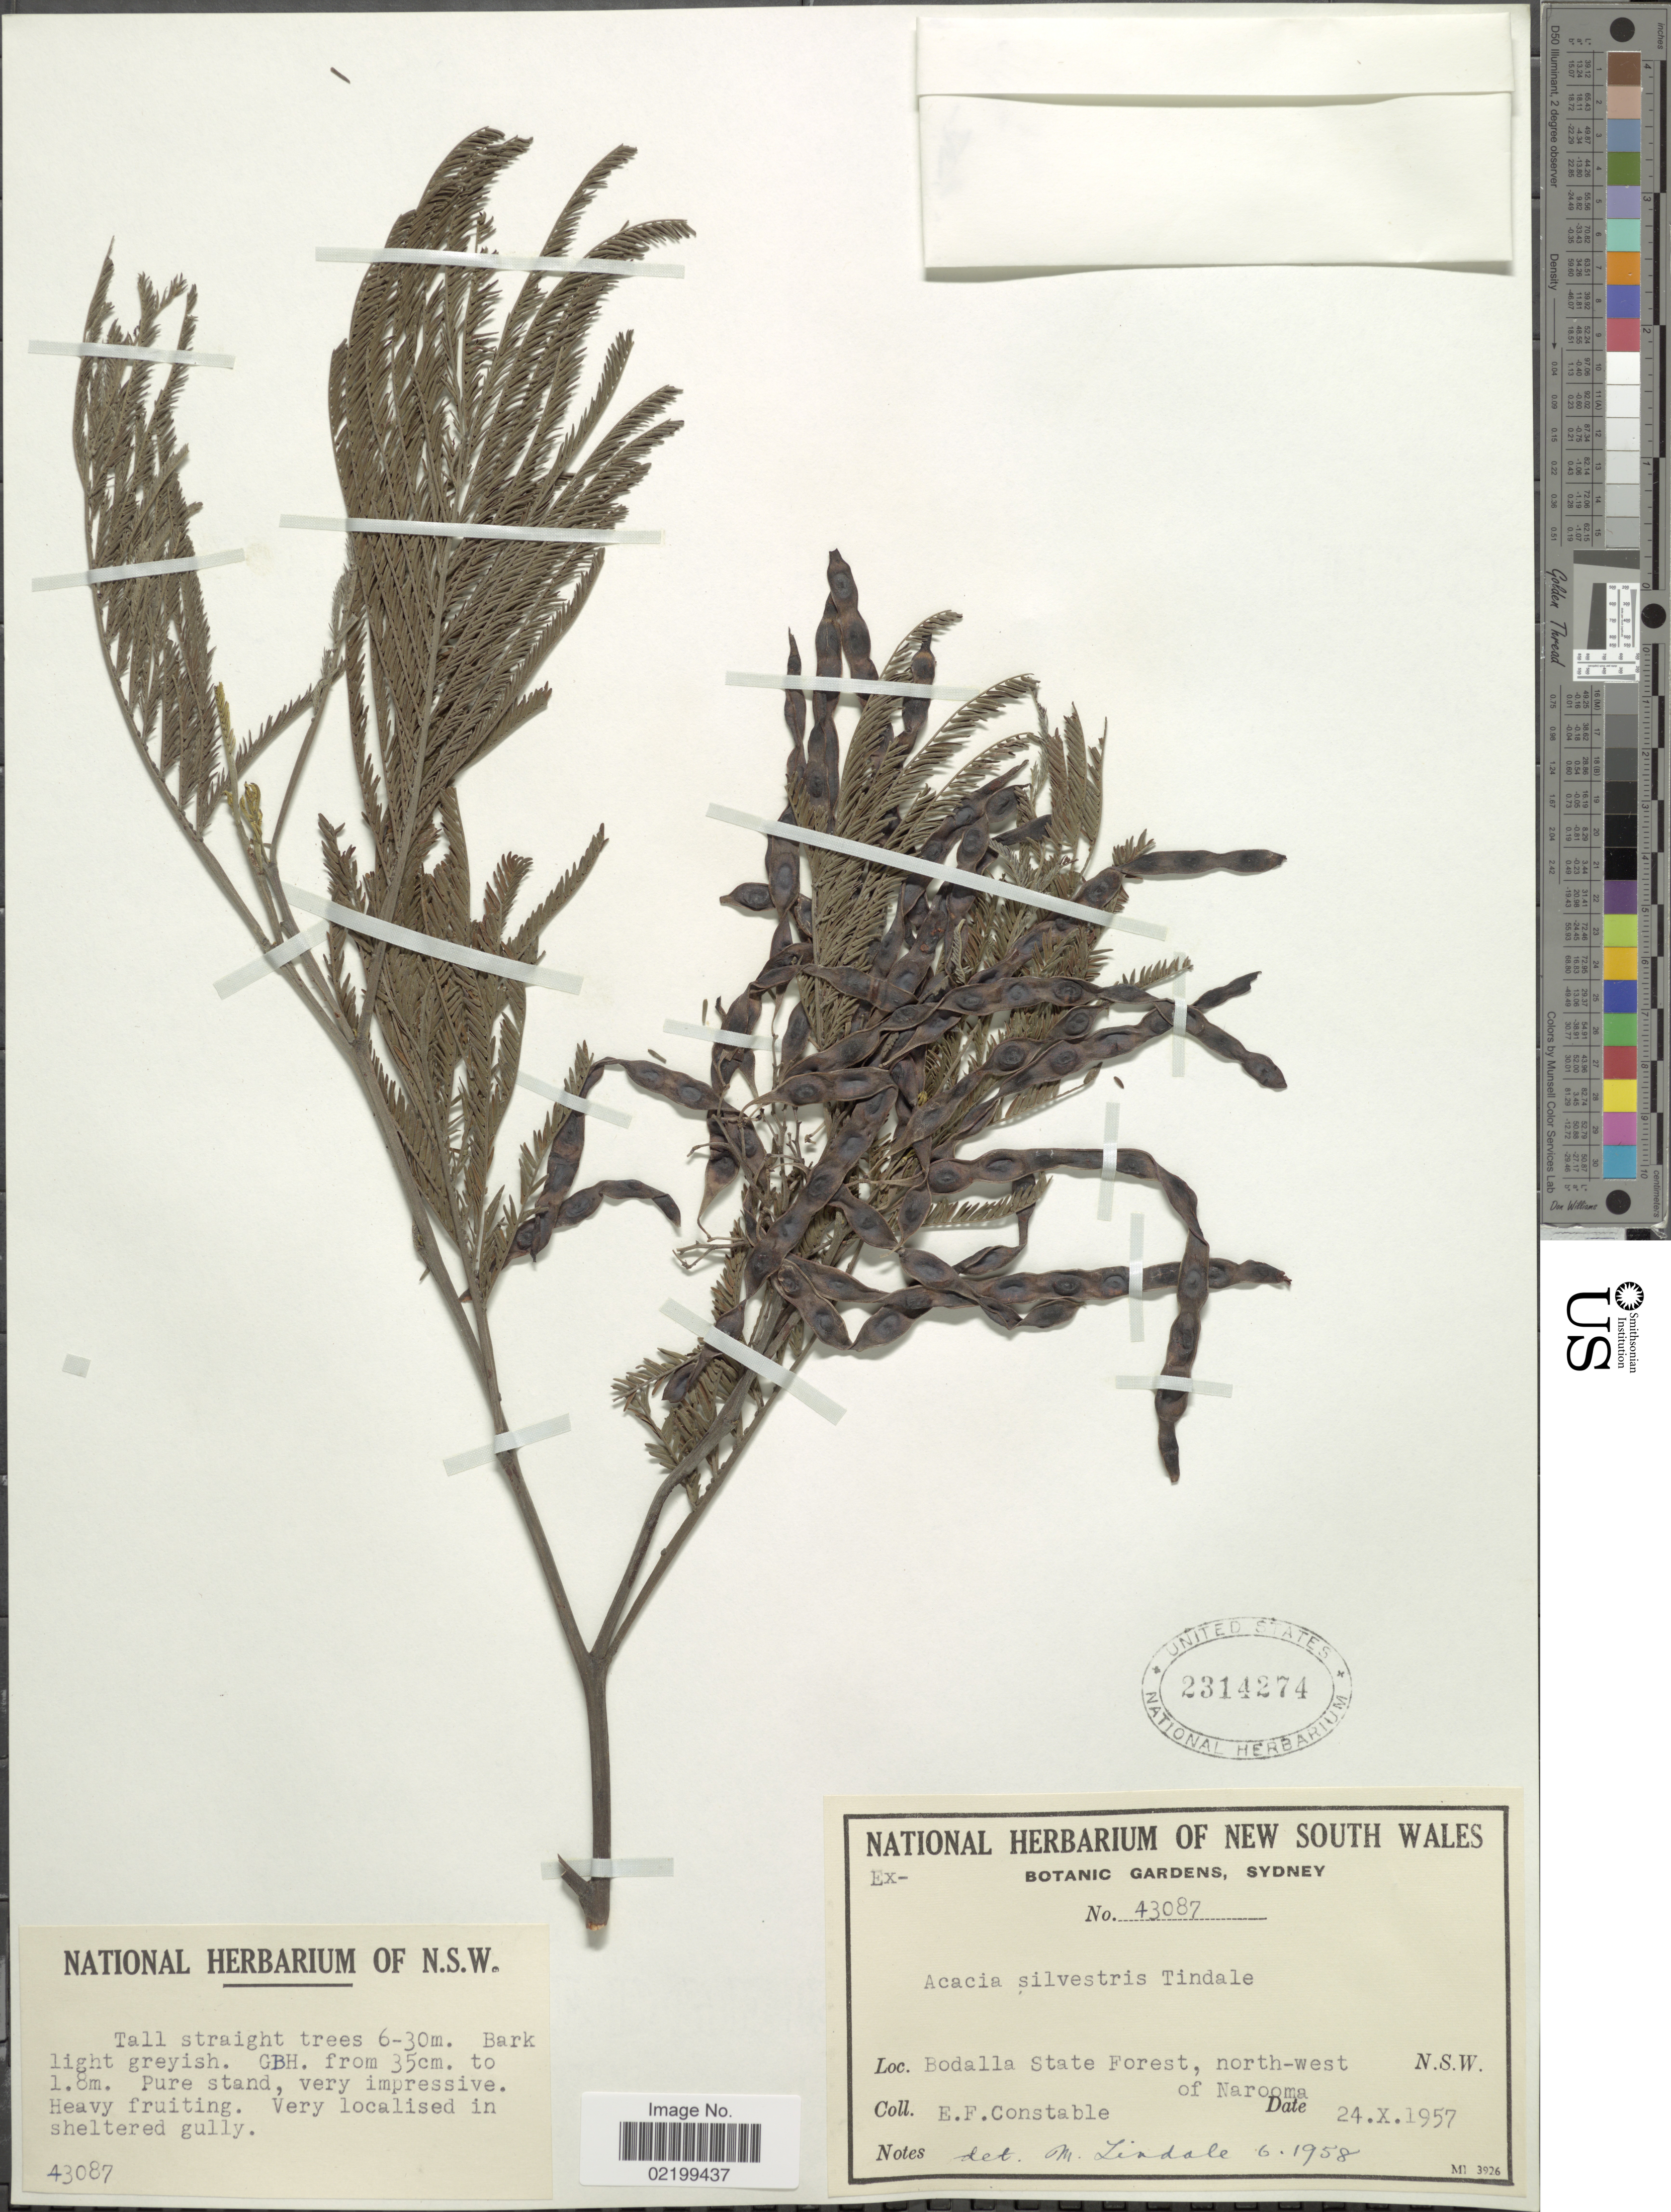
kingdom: Plantae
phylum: Tracheophyta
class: Magnoliopsida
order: Fabales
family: Fabaceae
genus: Acacia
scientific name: Acacia silvestris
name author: Tindale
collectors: E. F. Constable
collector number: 43087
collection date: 1957-10-24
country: Australia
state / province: New South Wales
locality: Bodalla State Forest, north-west of Narooma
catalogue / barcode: US 2314274